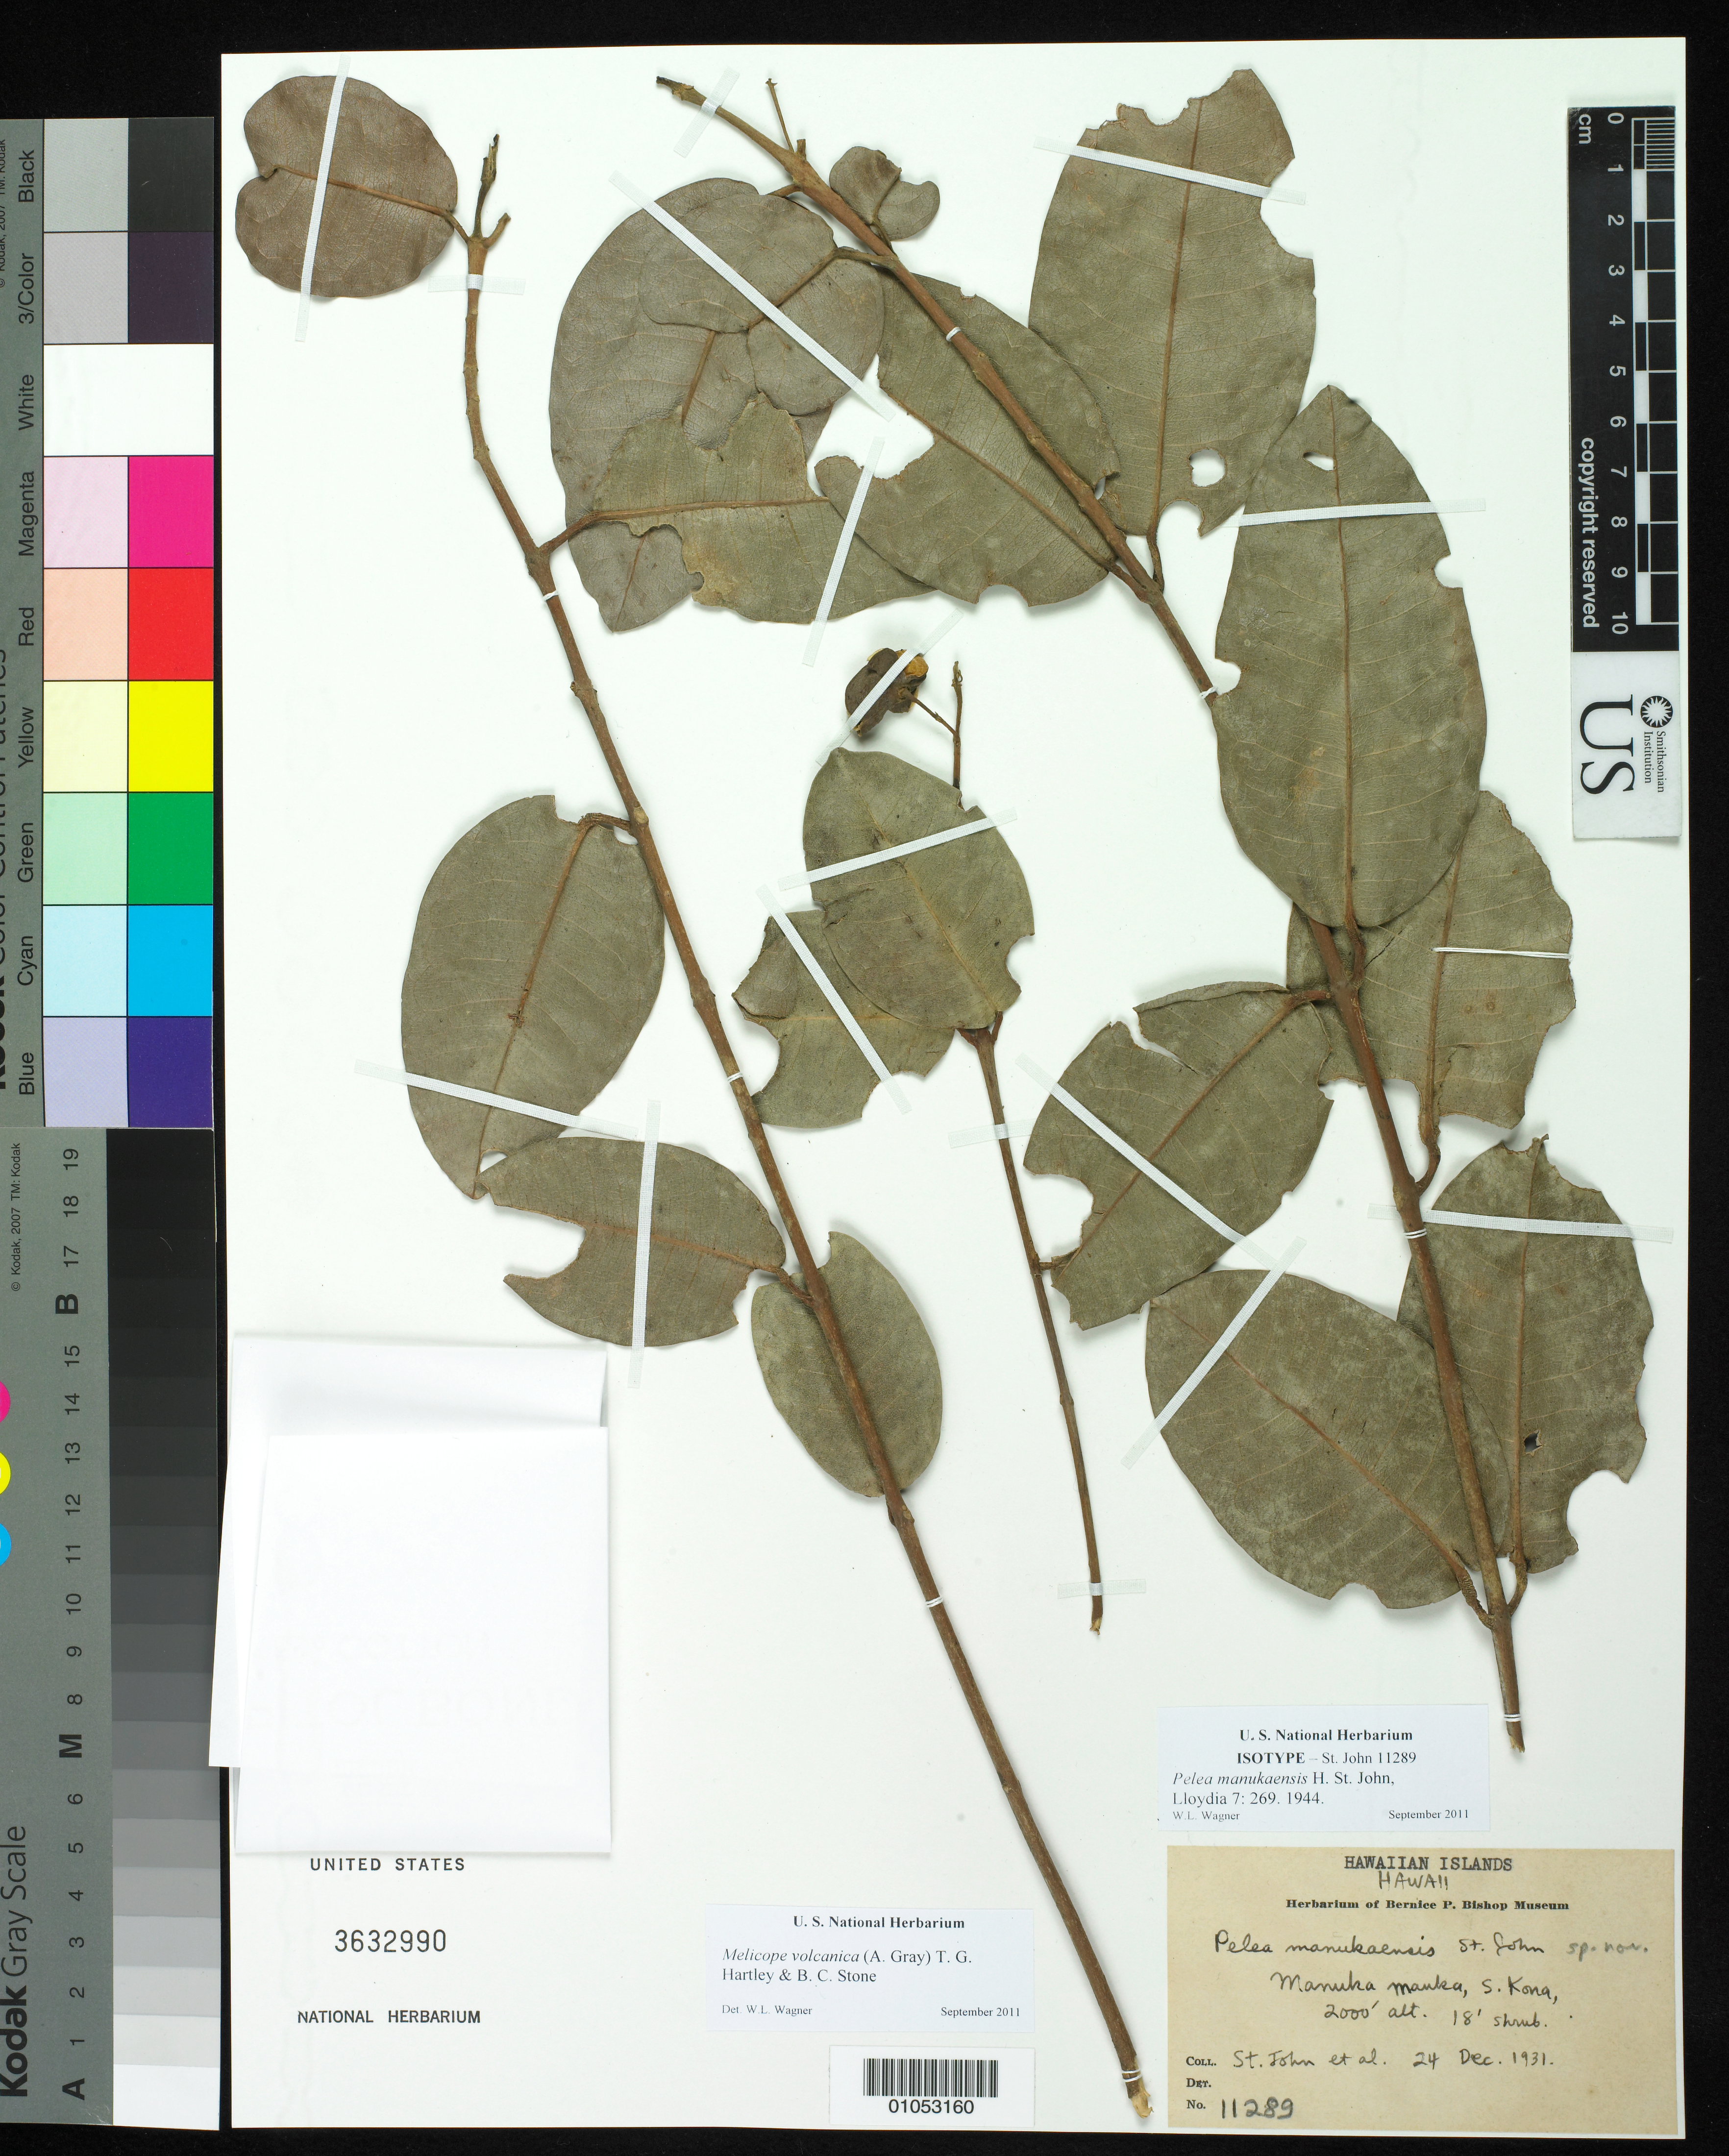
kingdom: Plantae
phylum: Tracheophyta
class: Magnoliopsida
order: Sapindales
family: Rutaceae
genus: Pelea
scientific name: Pelea manukaensis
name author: H. St. John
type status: Isotype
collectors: H. St. John & et al.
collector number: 11289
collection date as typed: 24 Dec 1931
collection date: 1931-12-24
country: United States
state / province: Hawaii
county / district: Hawaii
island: Hawaii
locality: Manuka Mauka, S. Kona.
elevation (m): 610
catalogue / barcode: US 3632990